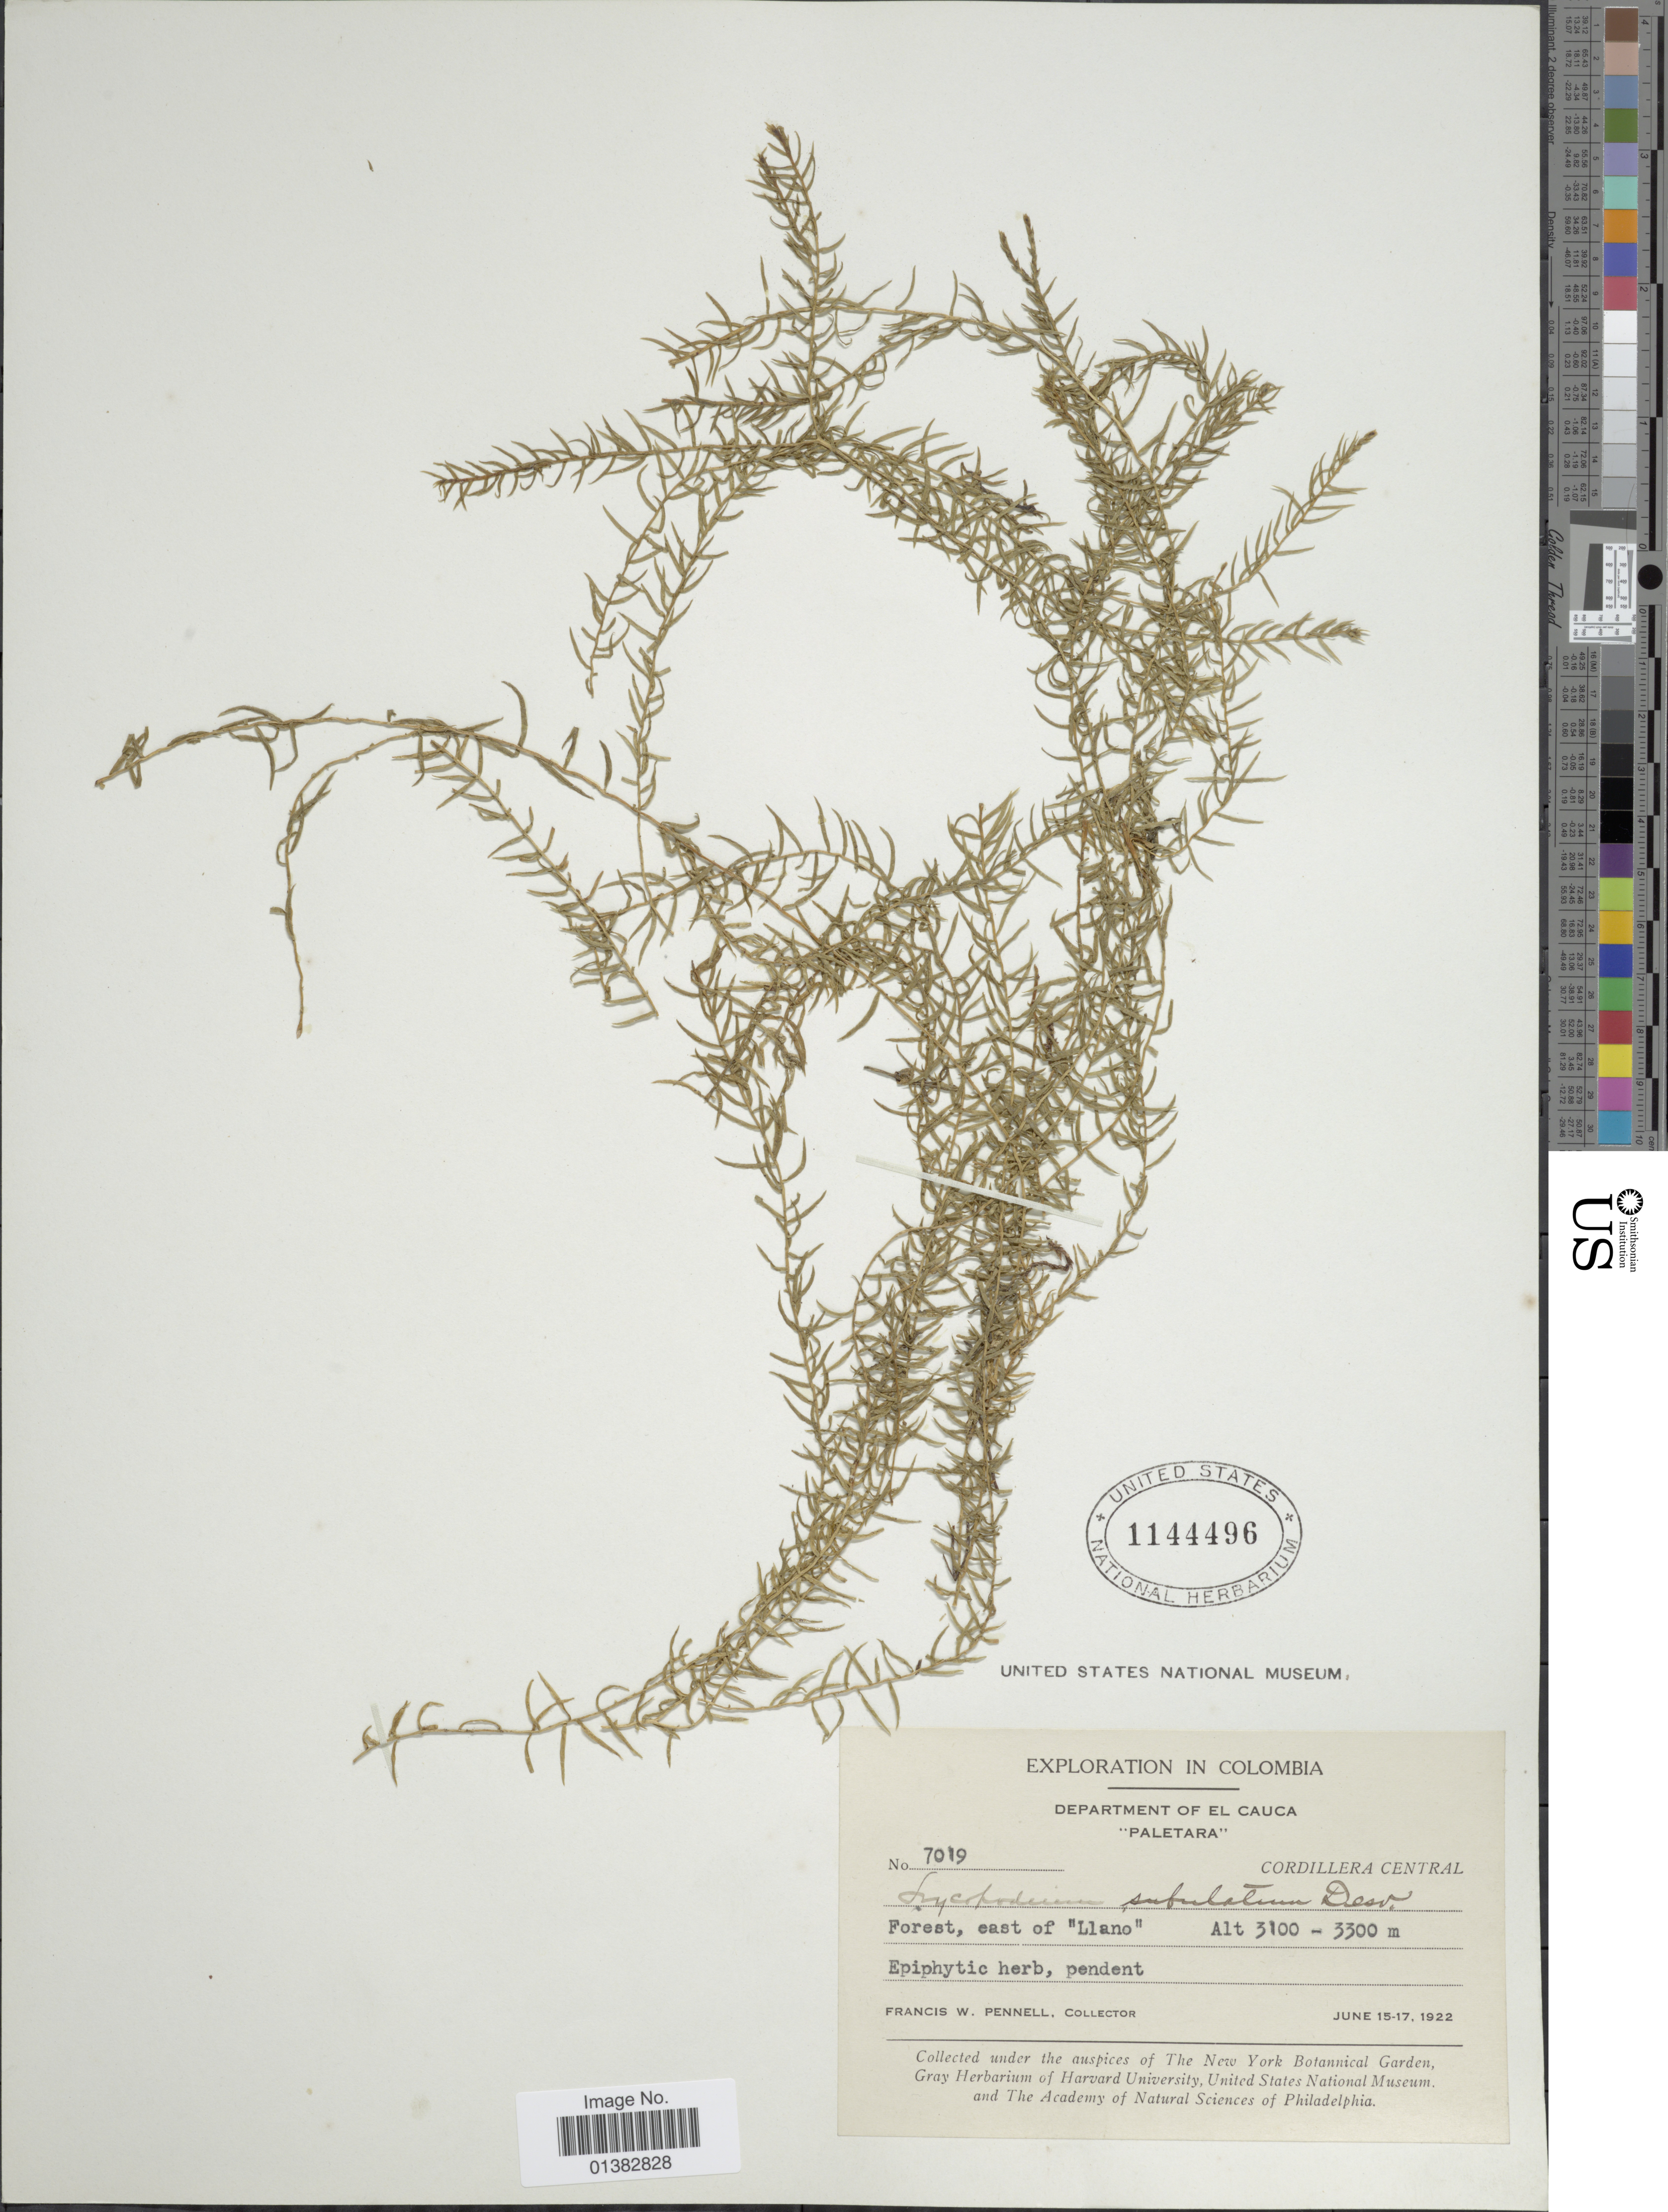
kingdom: Plantae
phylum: Tracheophyta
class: Lycopodiopsida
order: Lycopodiales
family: Lycopodiaceae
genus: Phlegmariurus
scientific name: Phlegmariurus subulatus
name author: (Desv. ex Poir.) B. Øllg.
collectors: F. W. Pennell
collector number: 7019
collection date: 1922-06-15/1922-06-17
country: Colombia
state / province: Cauca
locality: Paletara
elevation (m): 3100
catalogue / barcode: US 1144496